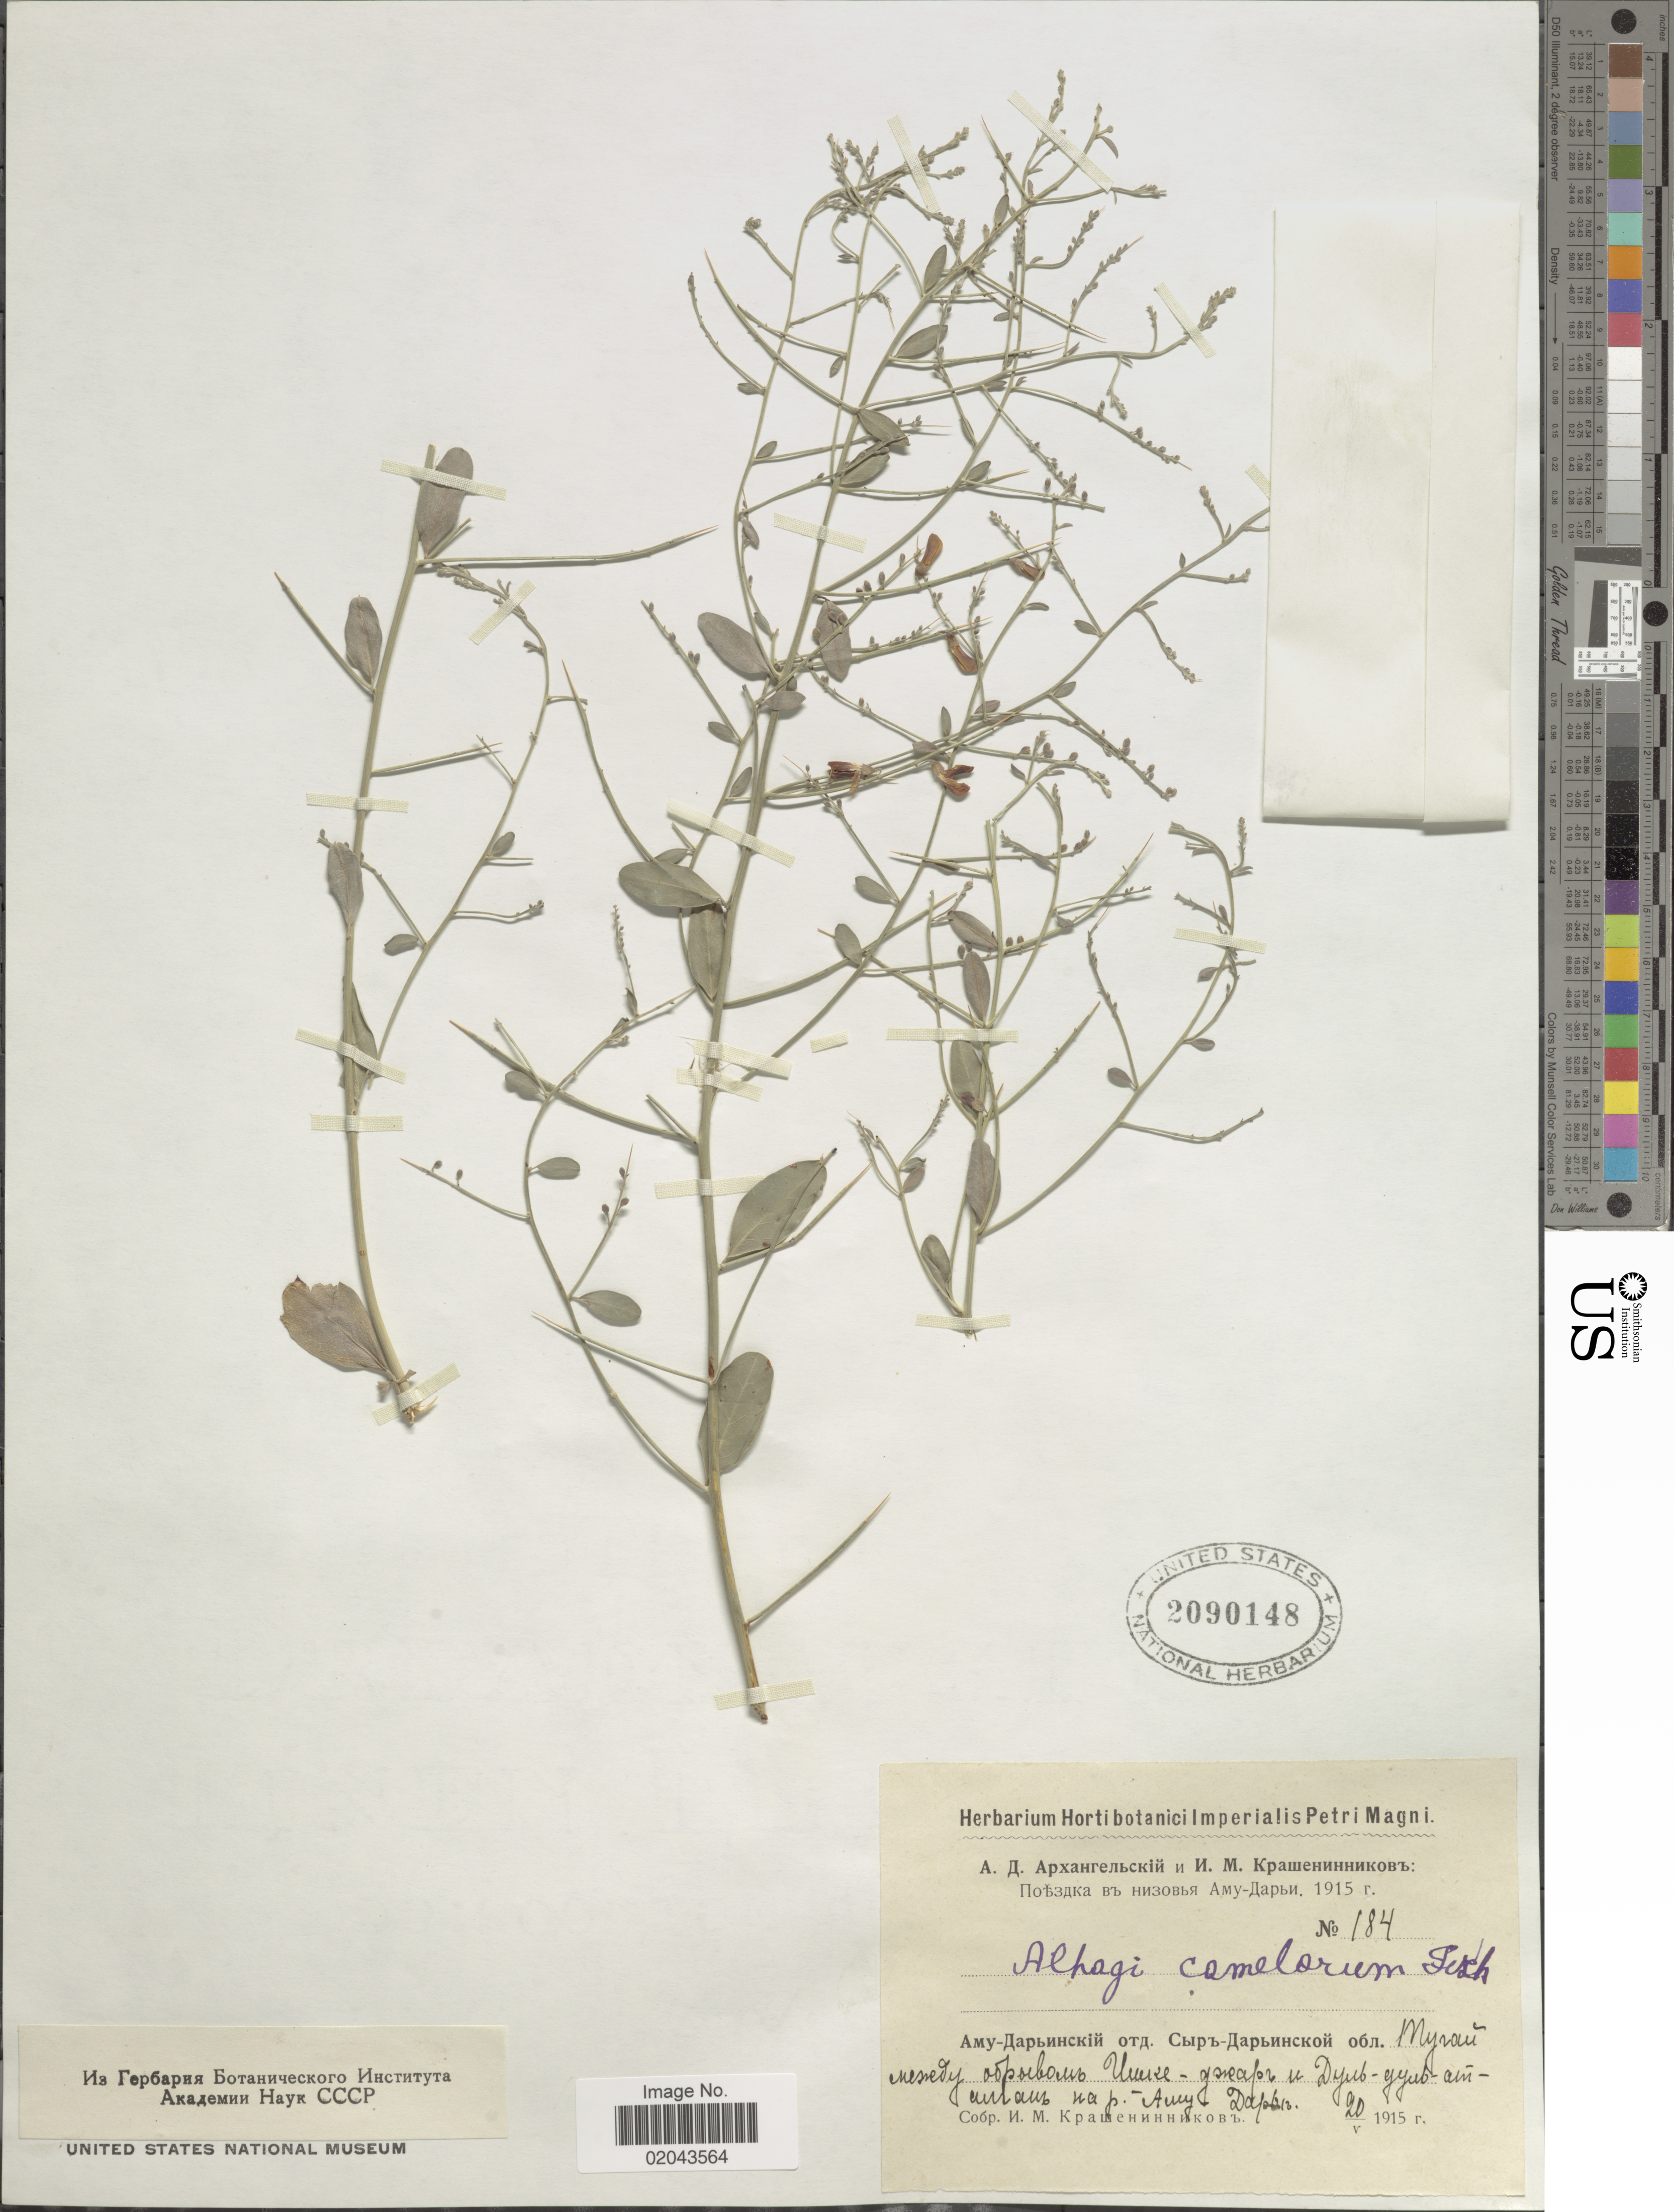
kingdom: Plantae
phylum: Tracheophyta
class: Magnoliopsida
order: Fabales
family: Fabaceae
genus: Alhagi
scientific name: Alhagi camelorum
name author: Fisch.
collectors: I. Krascheninnikov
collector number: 184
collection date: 1915-05-20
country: Uzbekistan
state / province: Sirdaryo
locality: Along Amu Darya River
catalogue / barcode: US 2090148